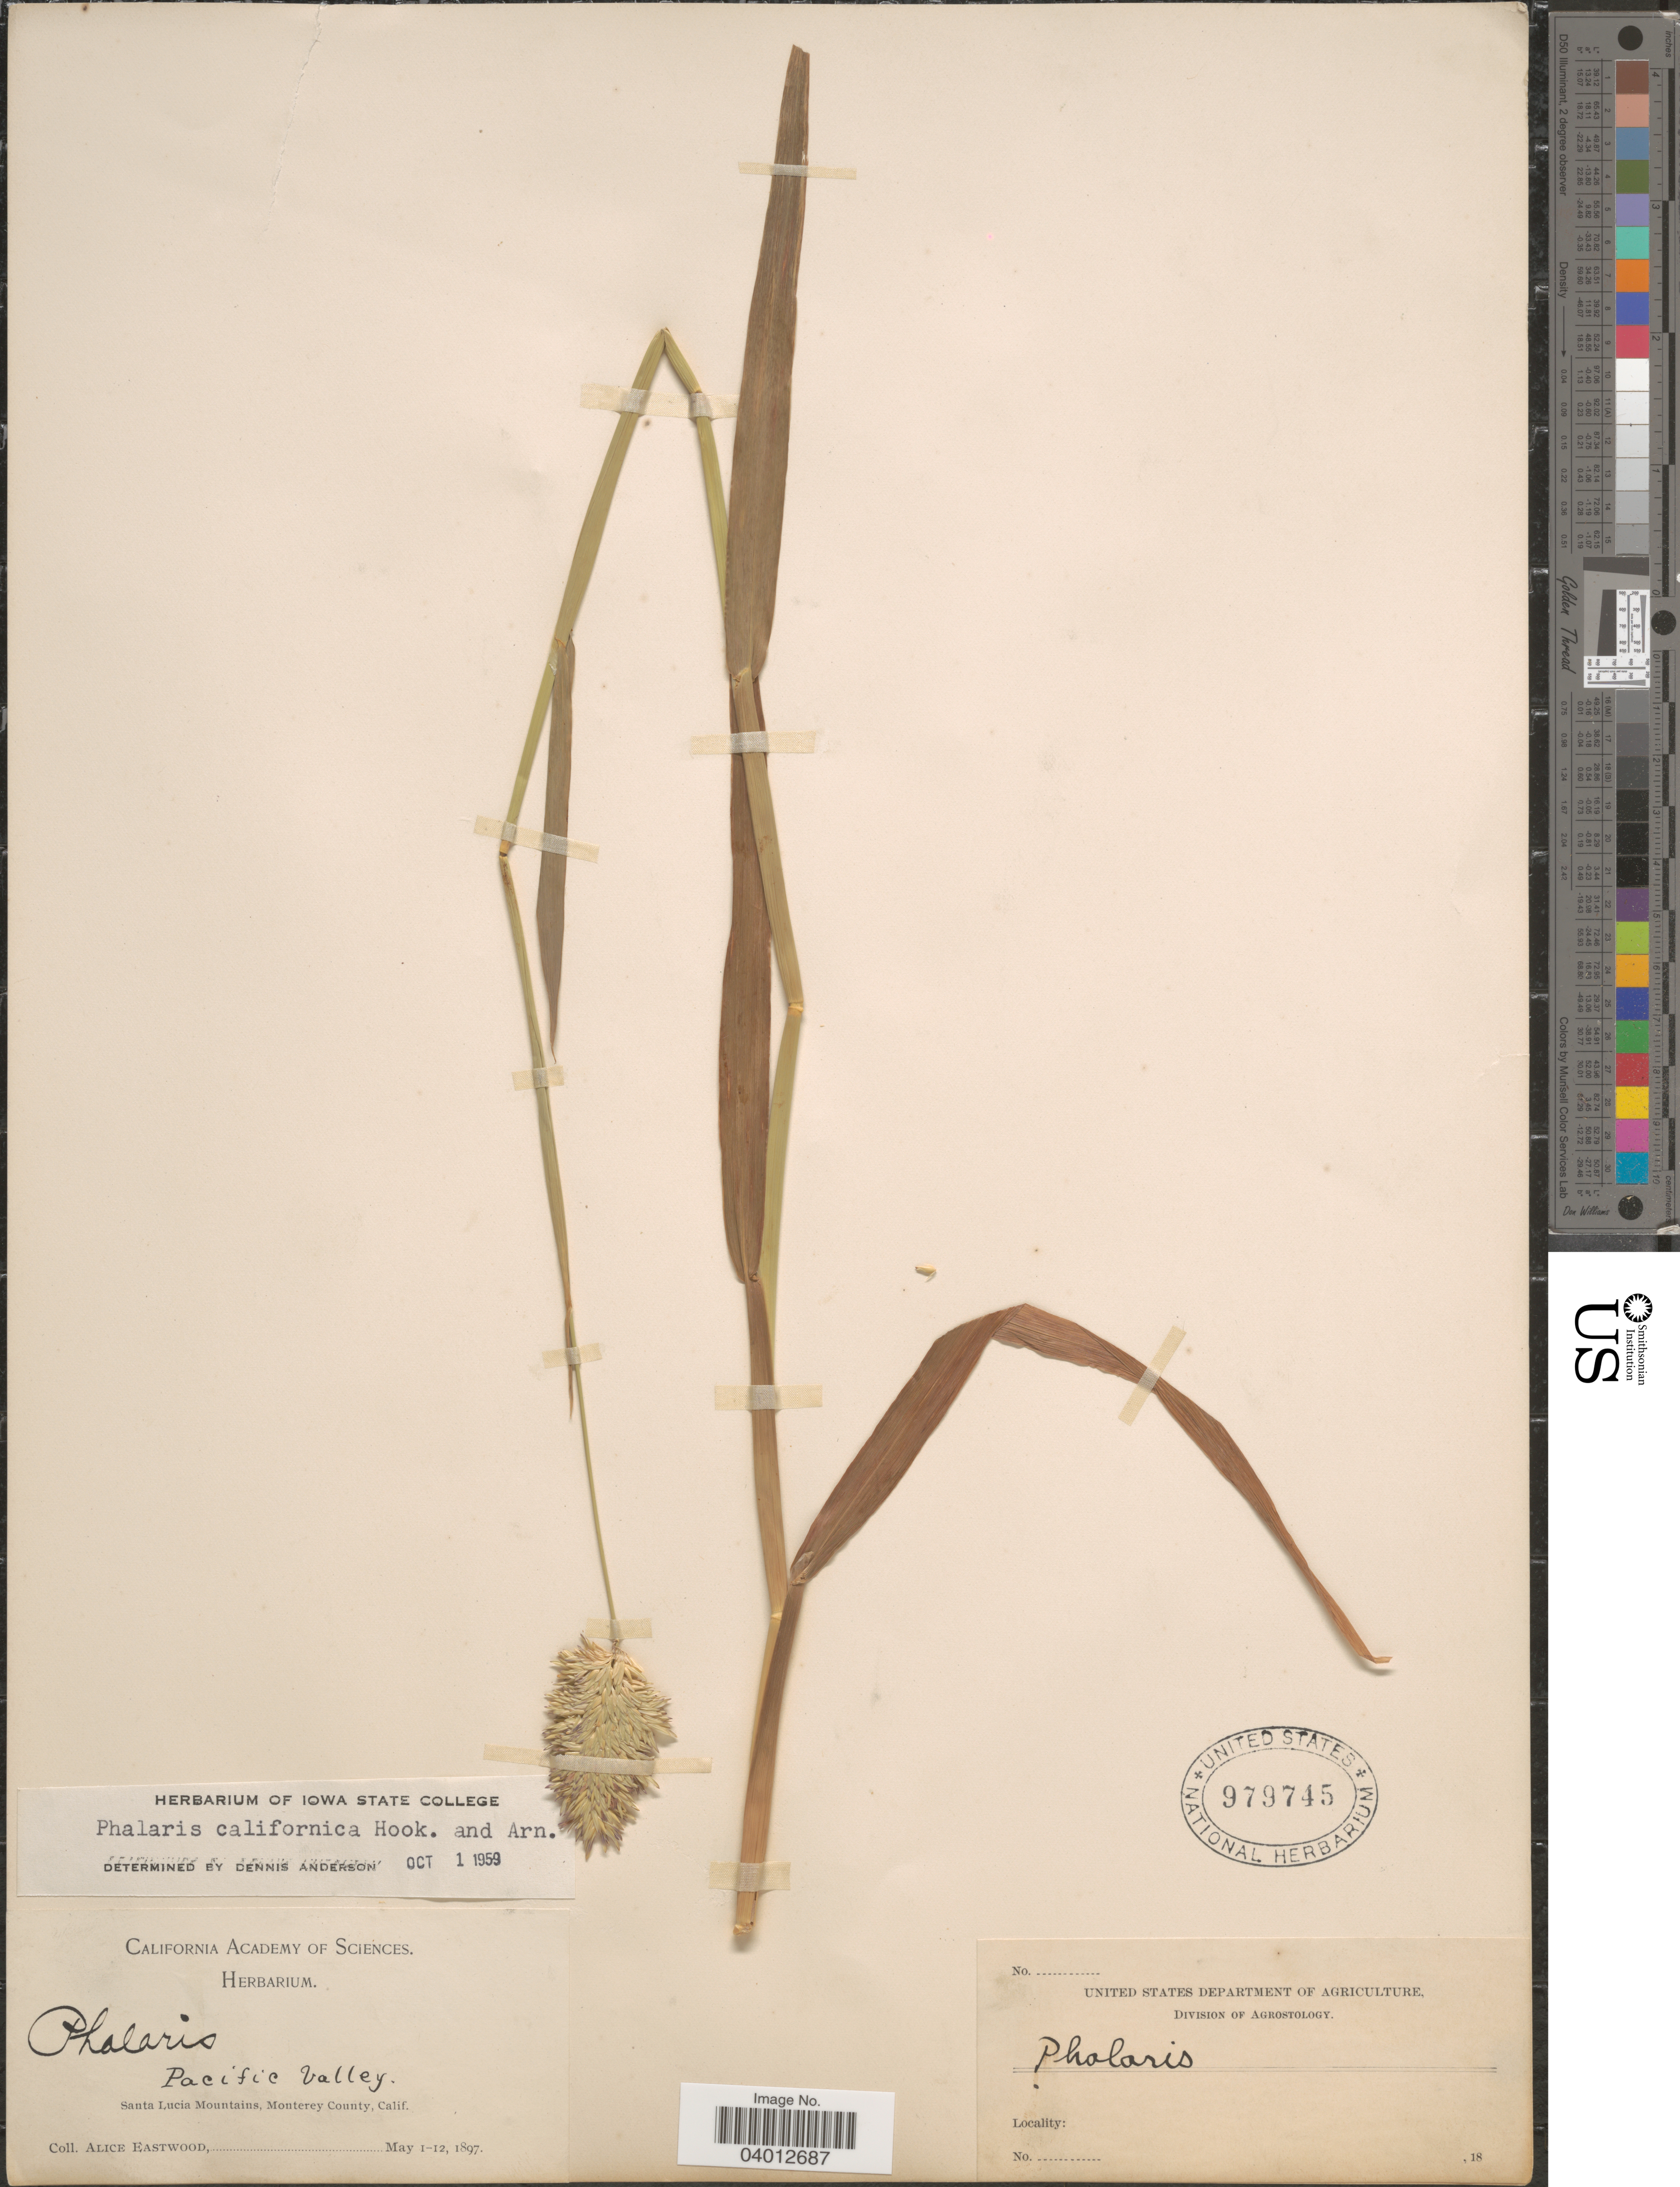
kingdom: Plantae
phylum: Tracheophyta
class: Liliopsida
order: Poales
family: Poaceae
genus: Phalaris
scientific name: Phalaris californica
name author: Hook. & Arn.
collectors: A. Eastwood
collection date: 1897-05-01/1897-05-12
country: United States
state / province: California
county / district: Monterey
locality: Pacific Valley. Santa Lucia Mountains, Monterey County.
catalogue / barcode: US 979745